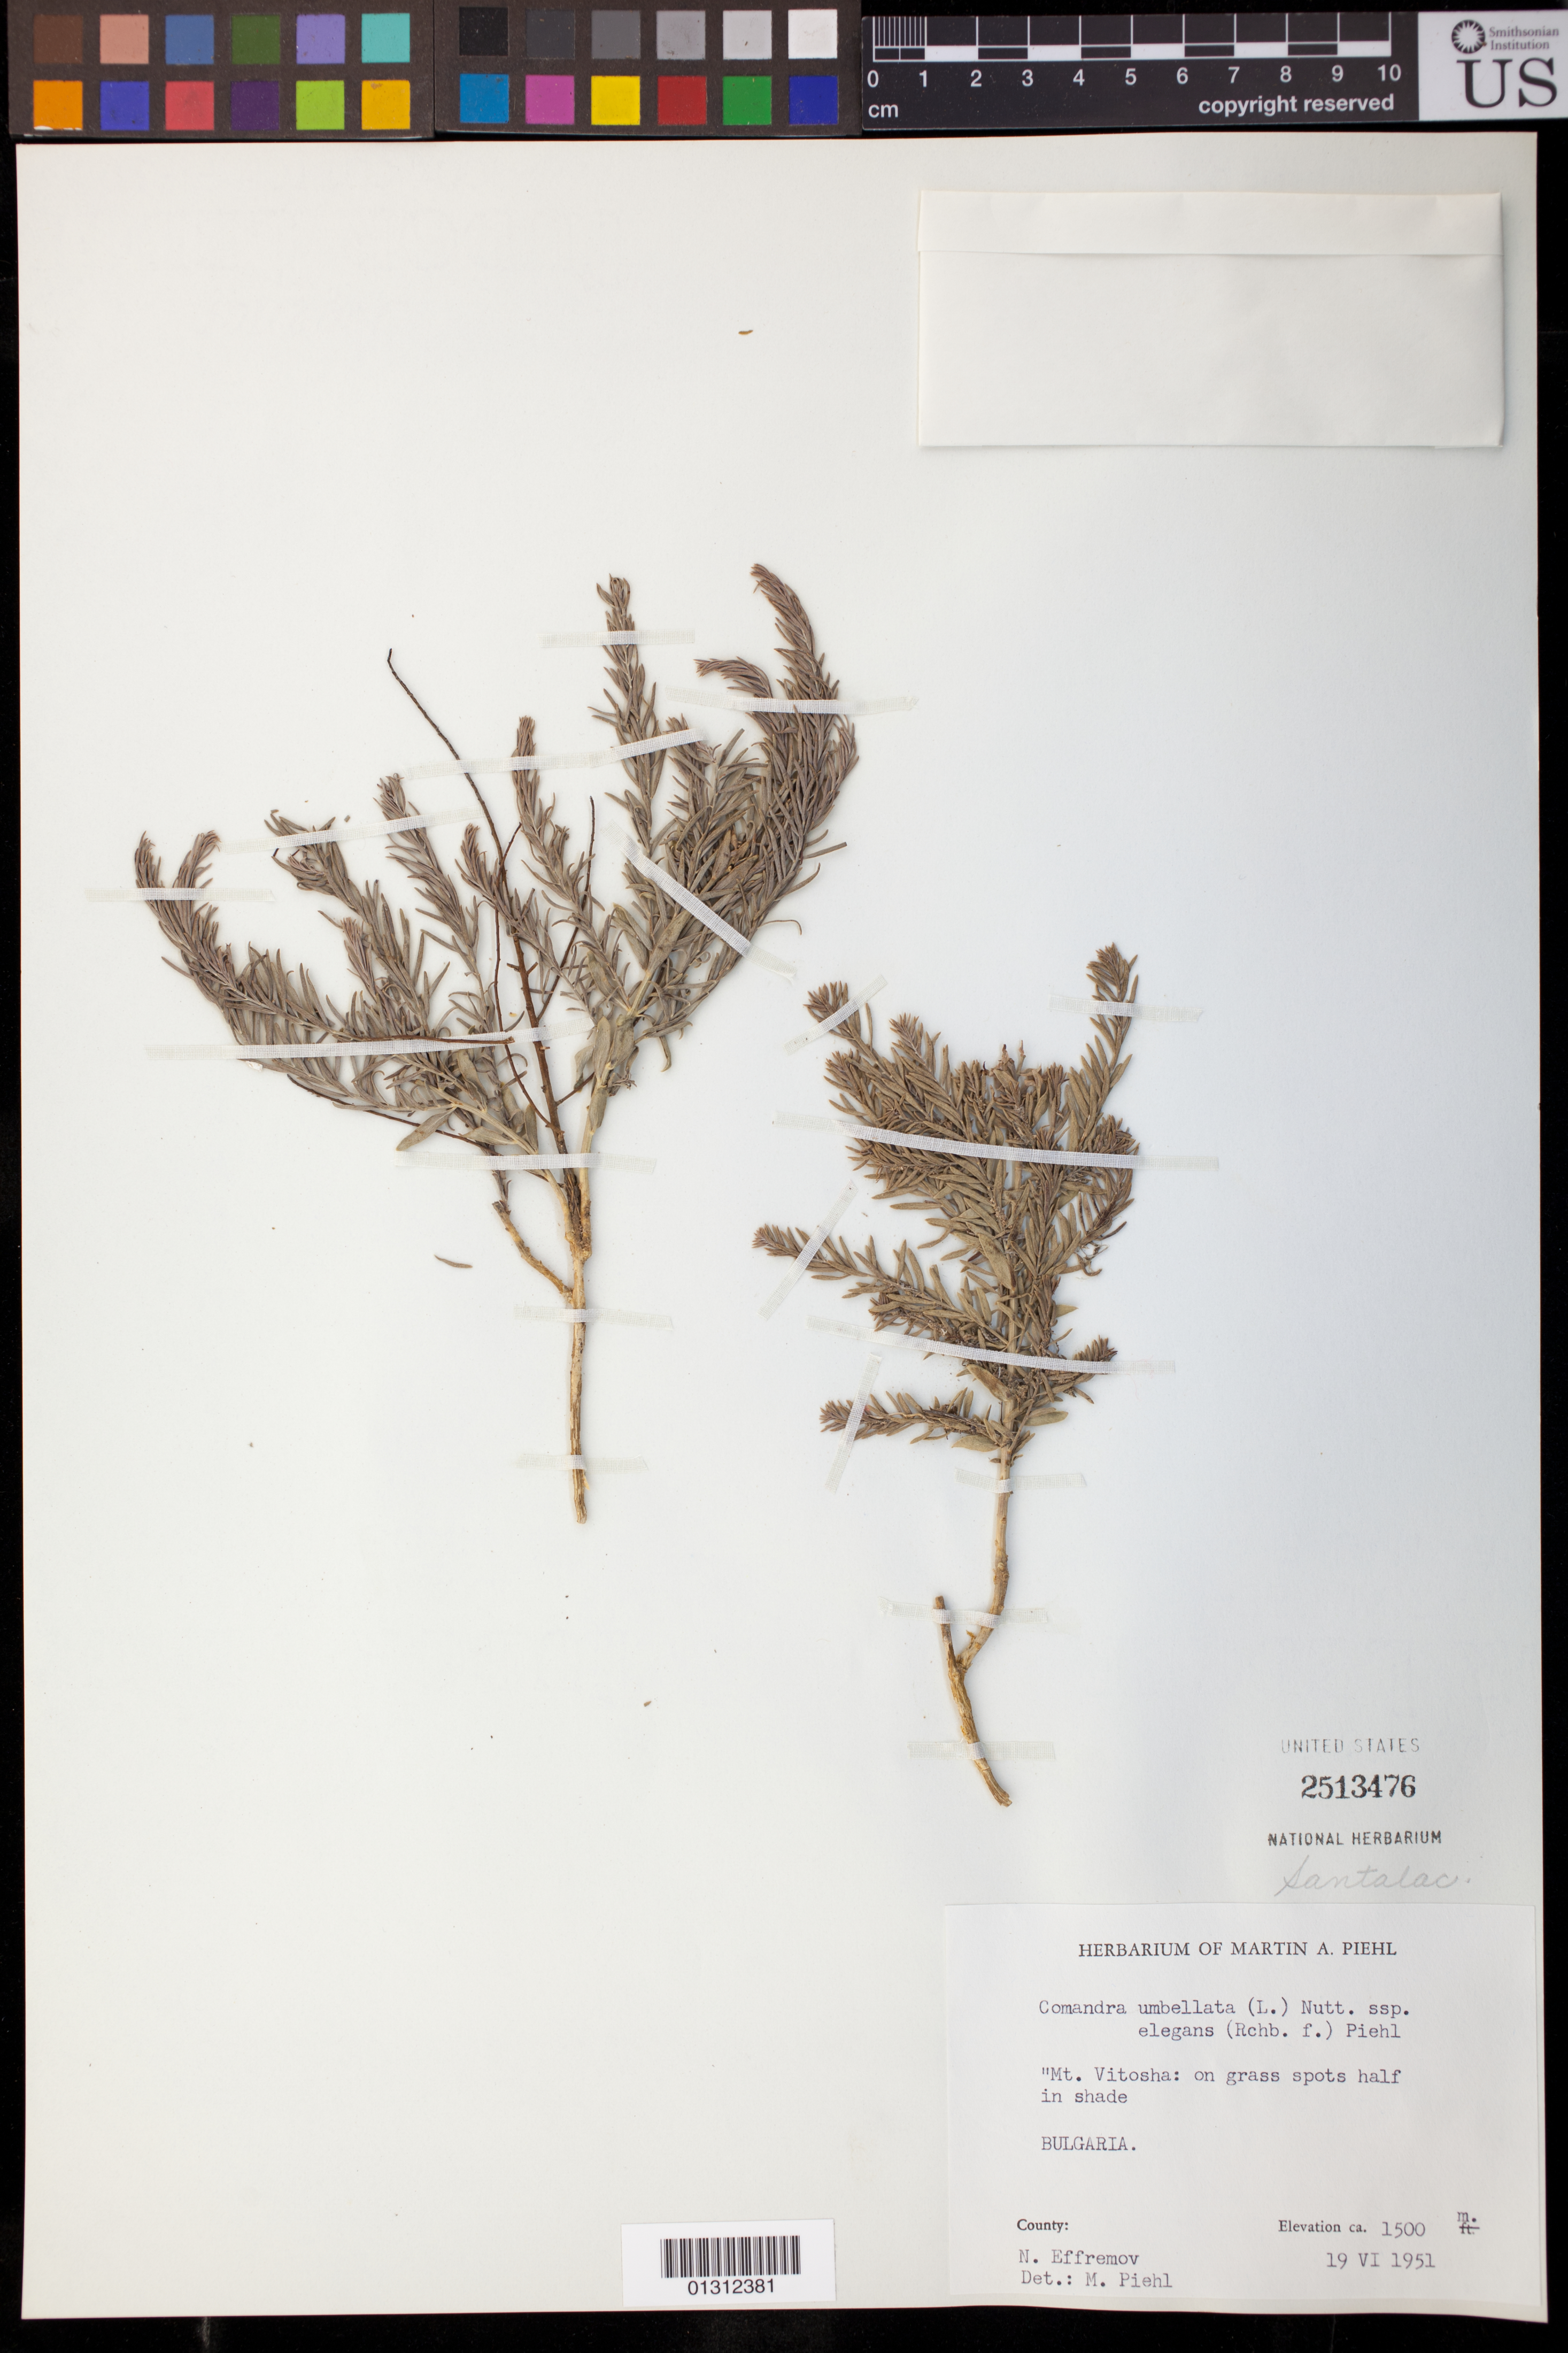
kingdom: Plantae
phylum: Tracheophyta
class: Magnoliopsida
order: Santalales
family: Comandraceae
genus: Comandra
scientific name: Comandra umbellata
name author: (L.) Nutt.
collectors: N. Effremov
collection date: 1951-06-19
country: Bulgaria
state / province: Sofia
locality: Mt. Vitosha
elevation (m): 1500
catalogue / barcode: US 2513476